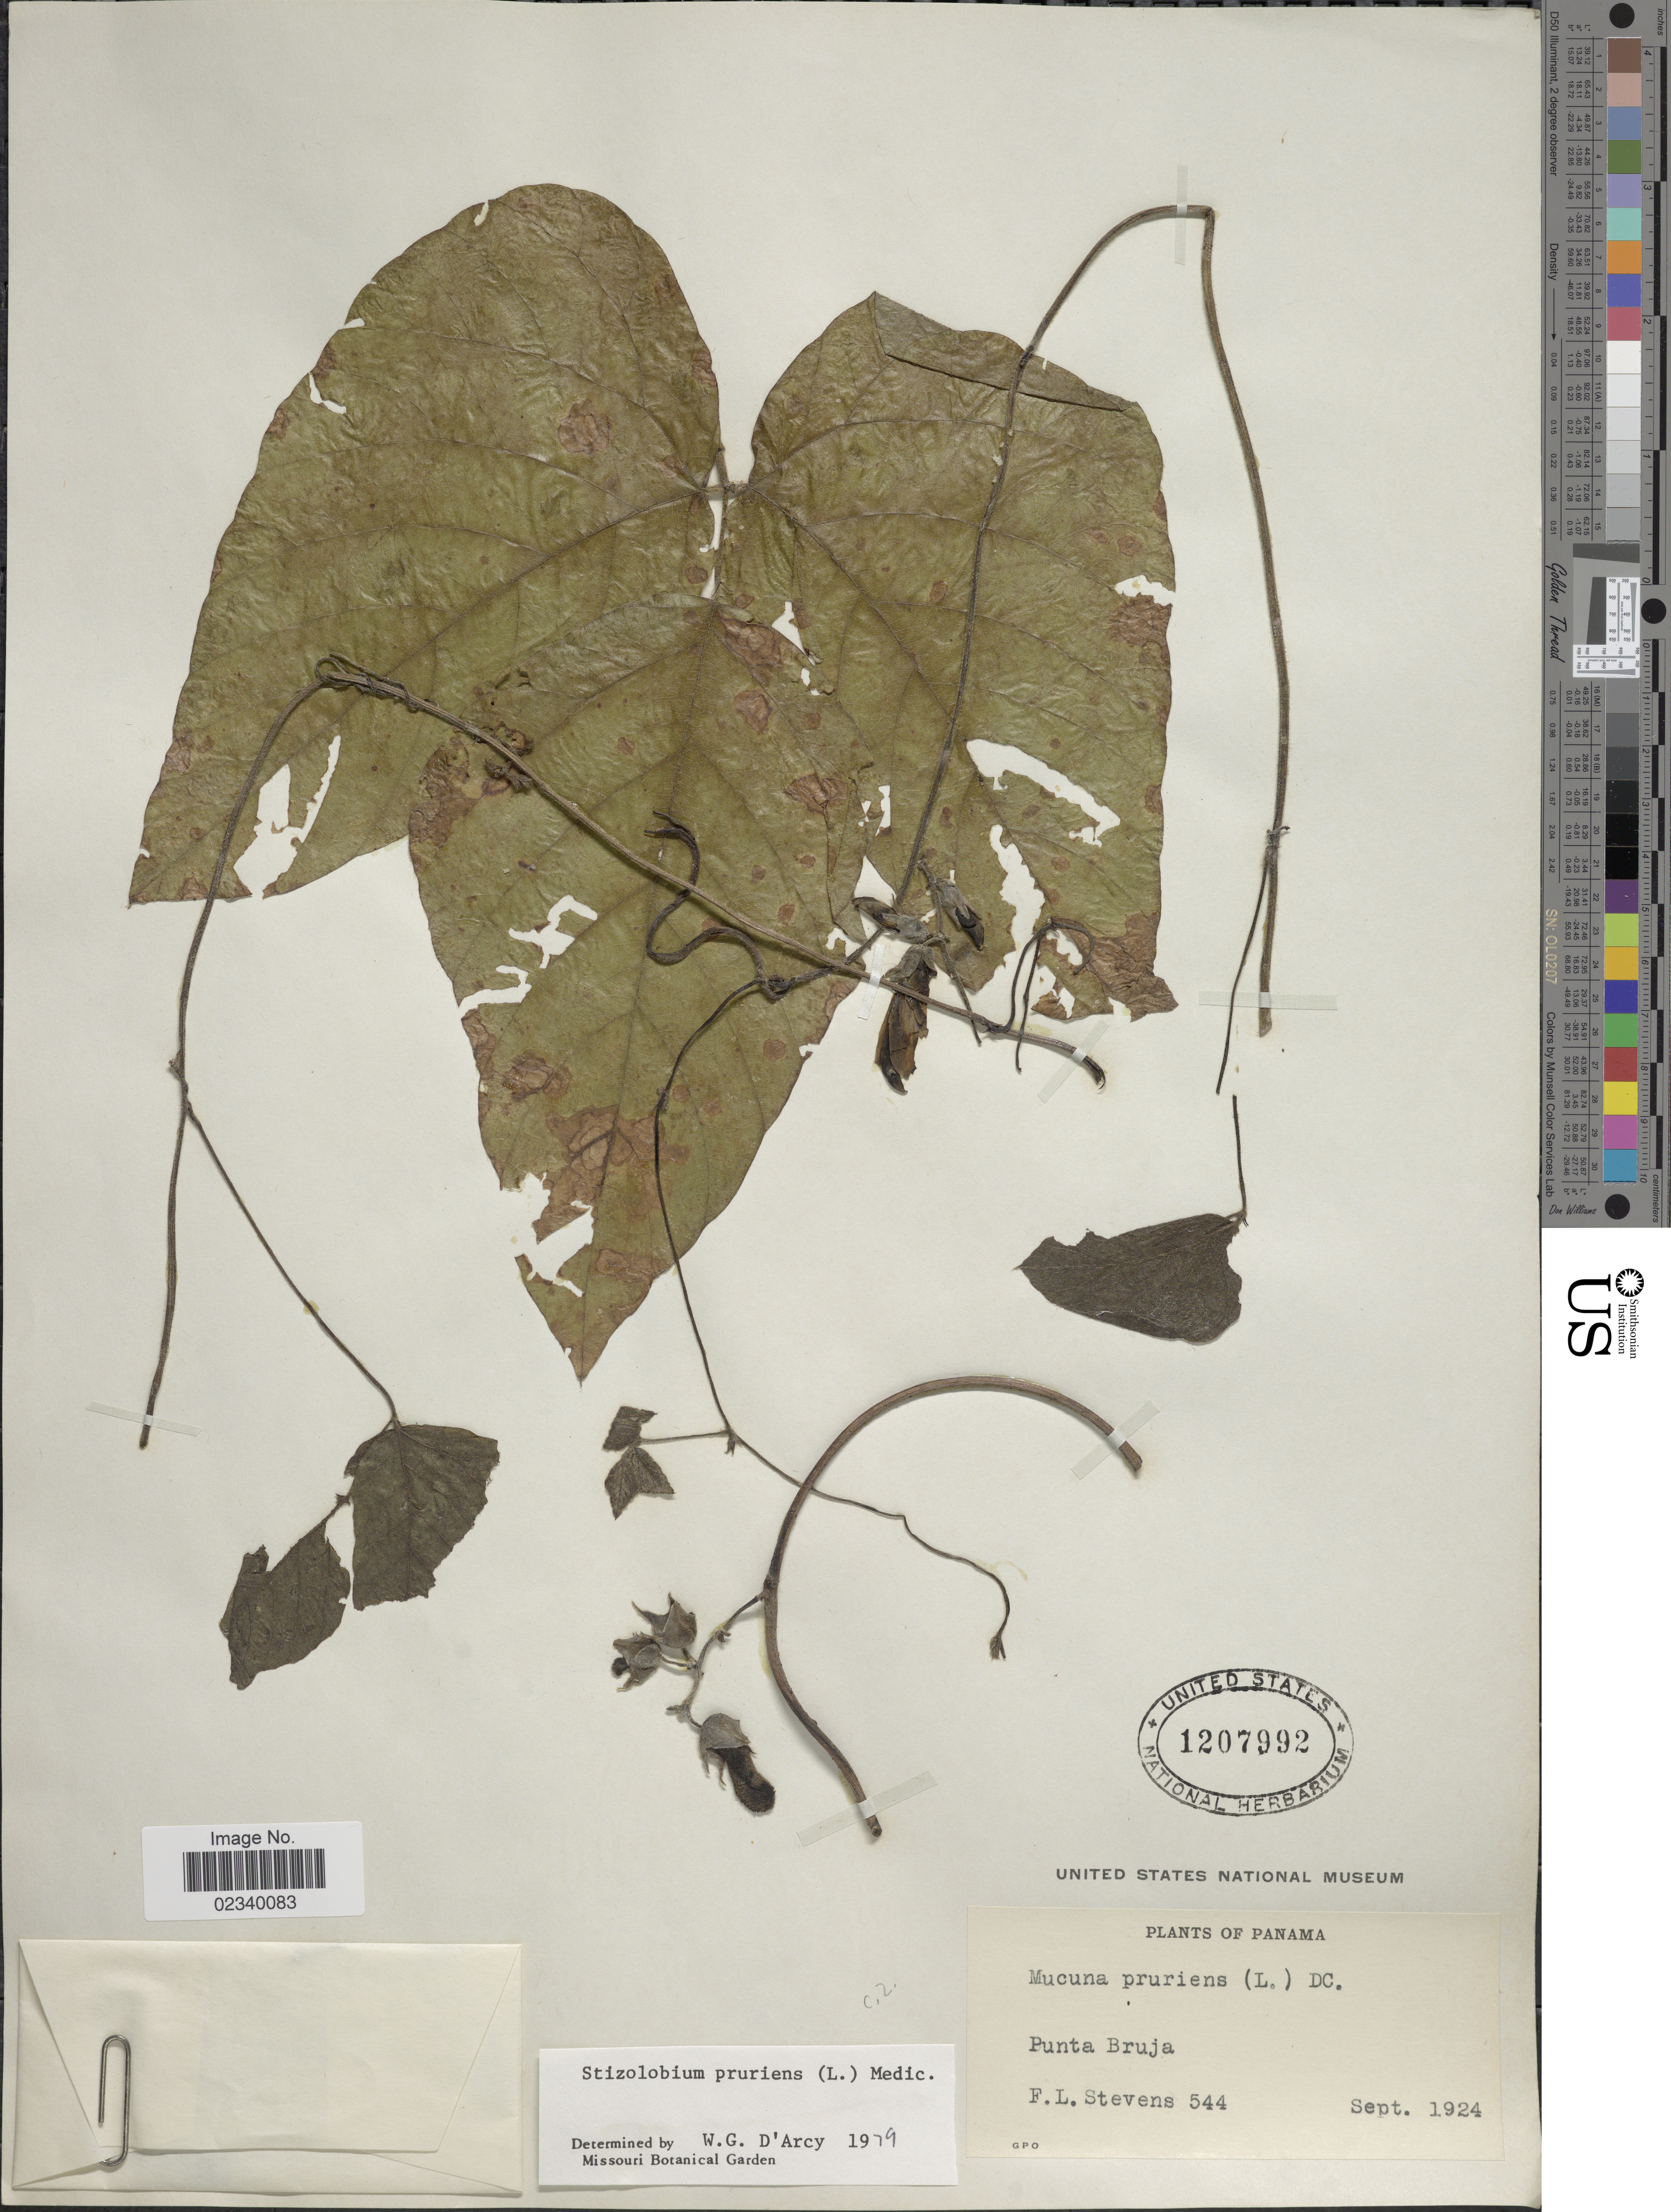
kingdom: Plantae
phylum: Tracheophyta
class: Magnoliopsida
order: Fabales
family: Fabaceae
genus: Mucuna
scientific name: Mucuna pruriens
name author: (L.) DC.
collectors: F. L. Stevens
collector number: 544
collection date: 1924-09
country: Panama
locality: Punta Bruja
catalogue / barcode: US 1207992